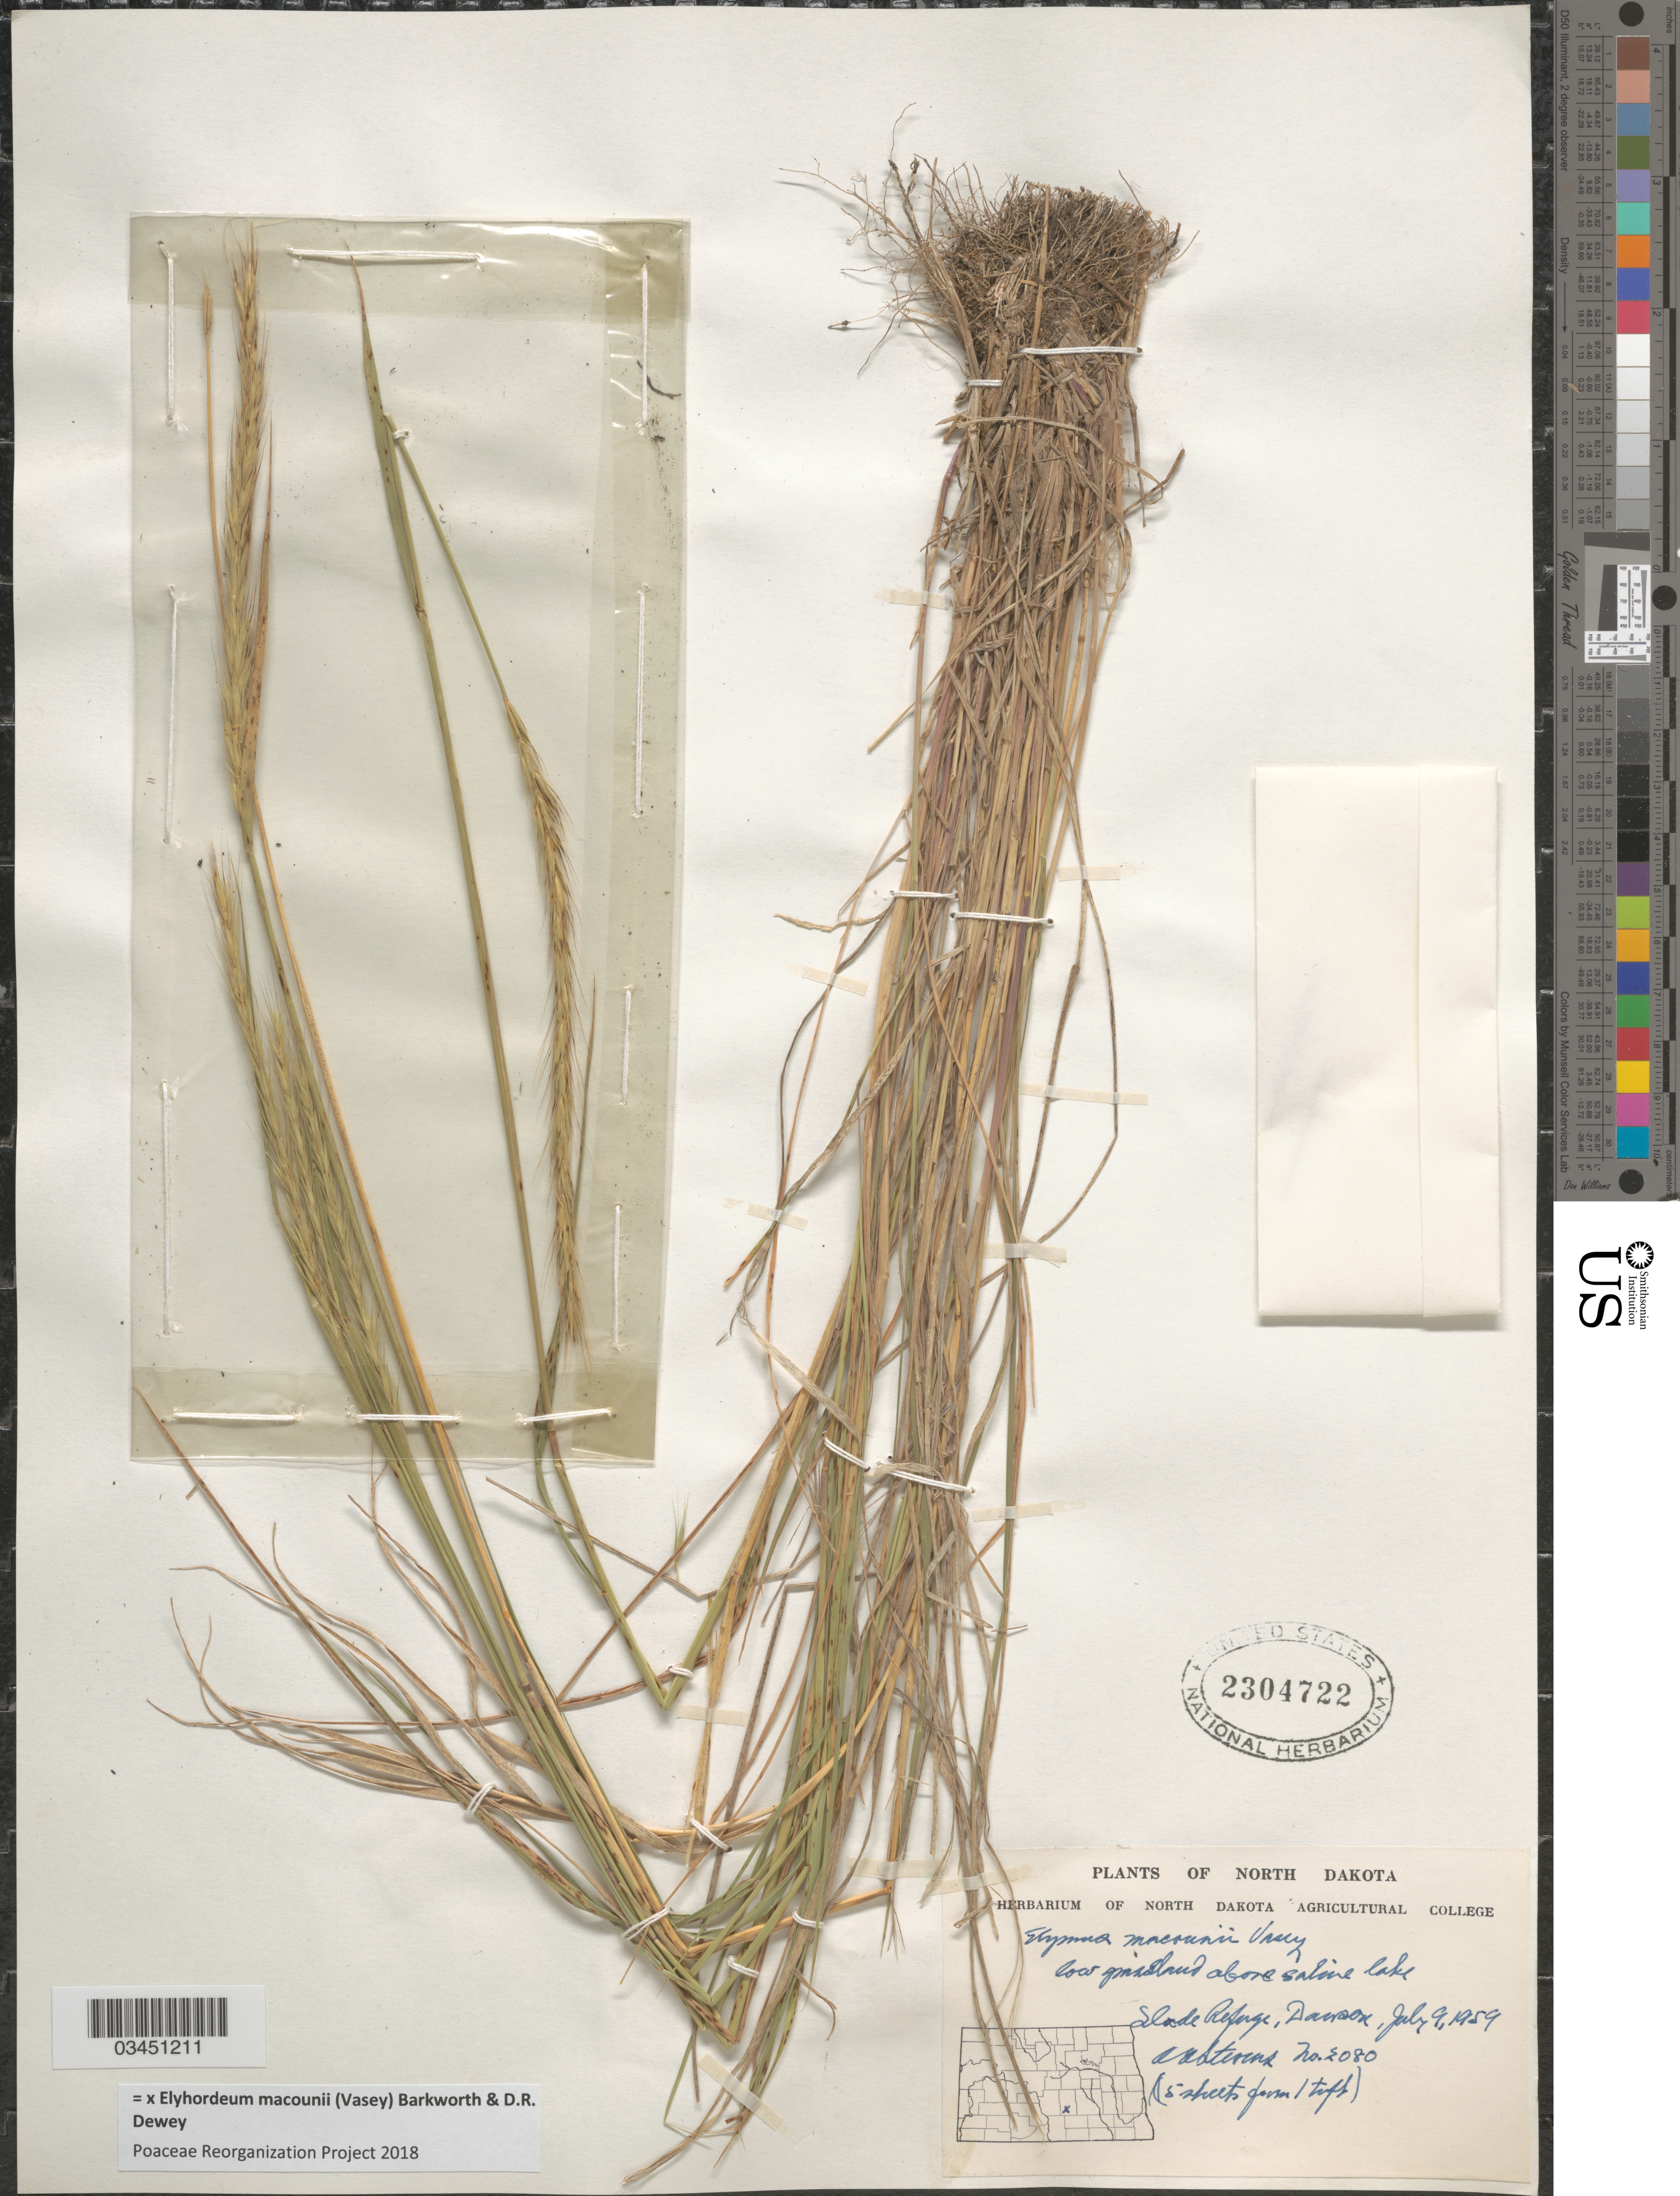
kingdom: Plantae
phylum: Tracheophyta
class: Liliopsida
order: Poales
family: Poaceae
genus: Elyhordeum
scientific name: x Elyhordeum macounii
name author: (Vasey) Barkworth & Dewey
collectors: O. A. Stevens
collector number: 2080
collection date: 1959-07-09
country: United States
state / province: North Dakota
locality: Slope Refuge, Dawson.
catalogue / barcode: US 2304722